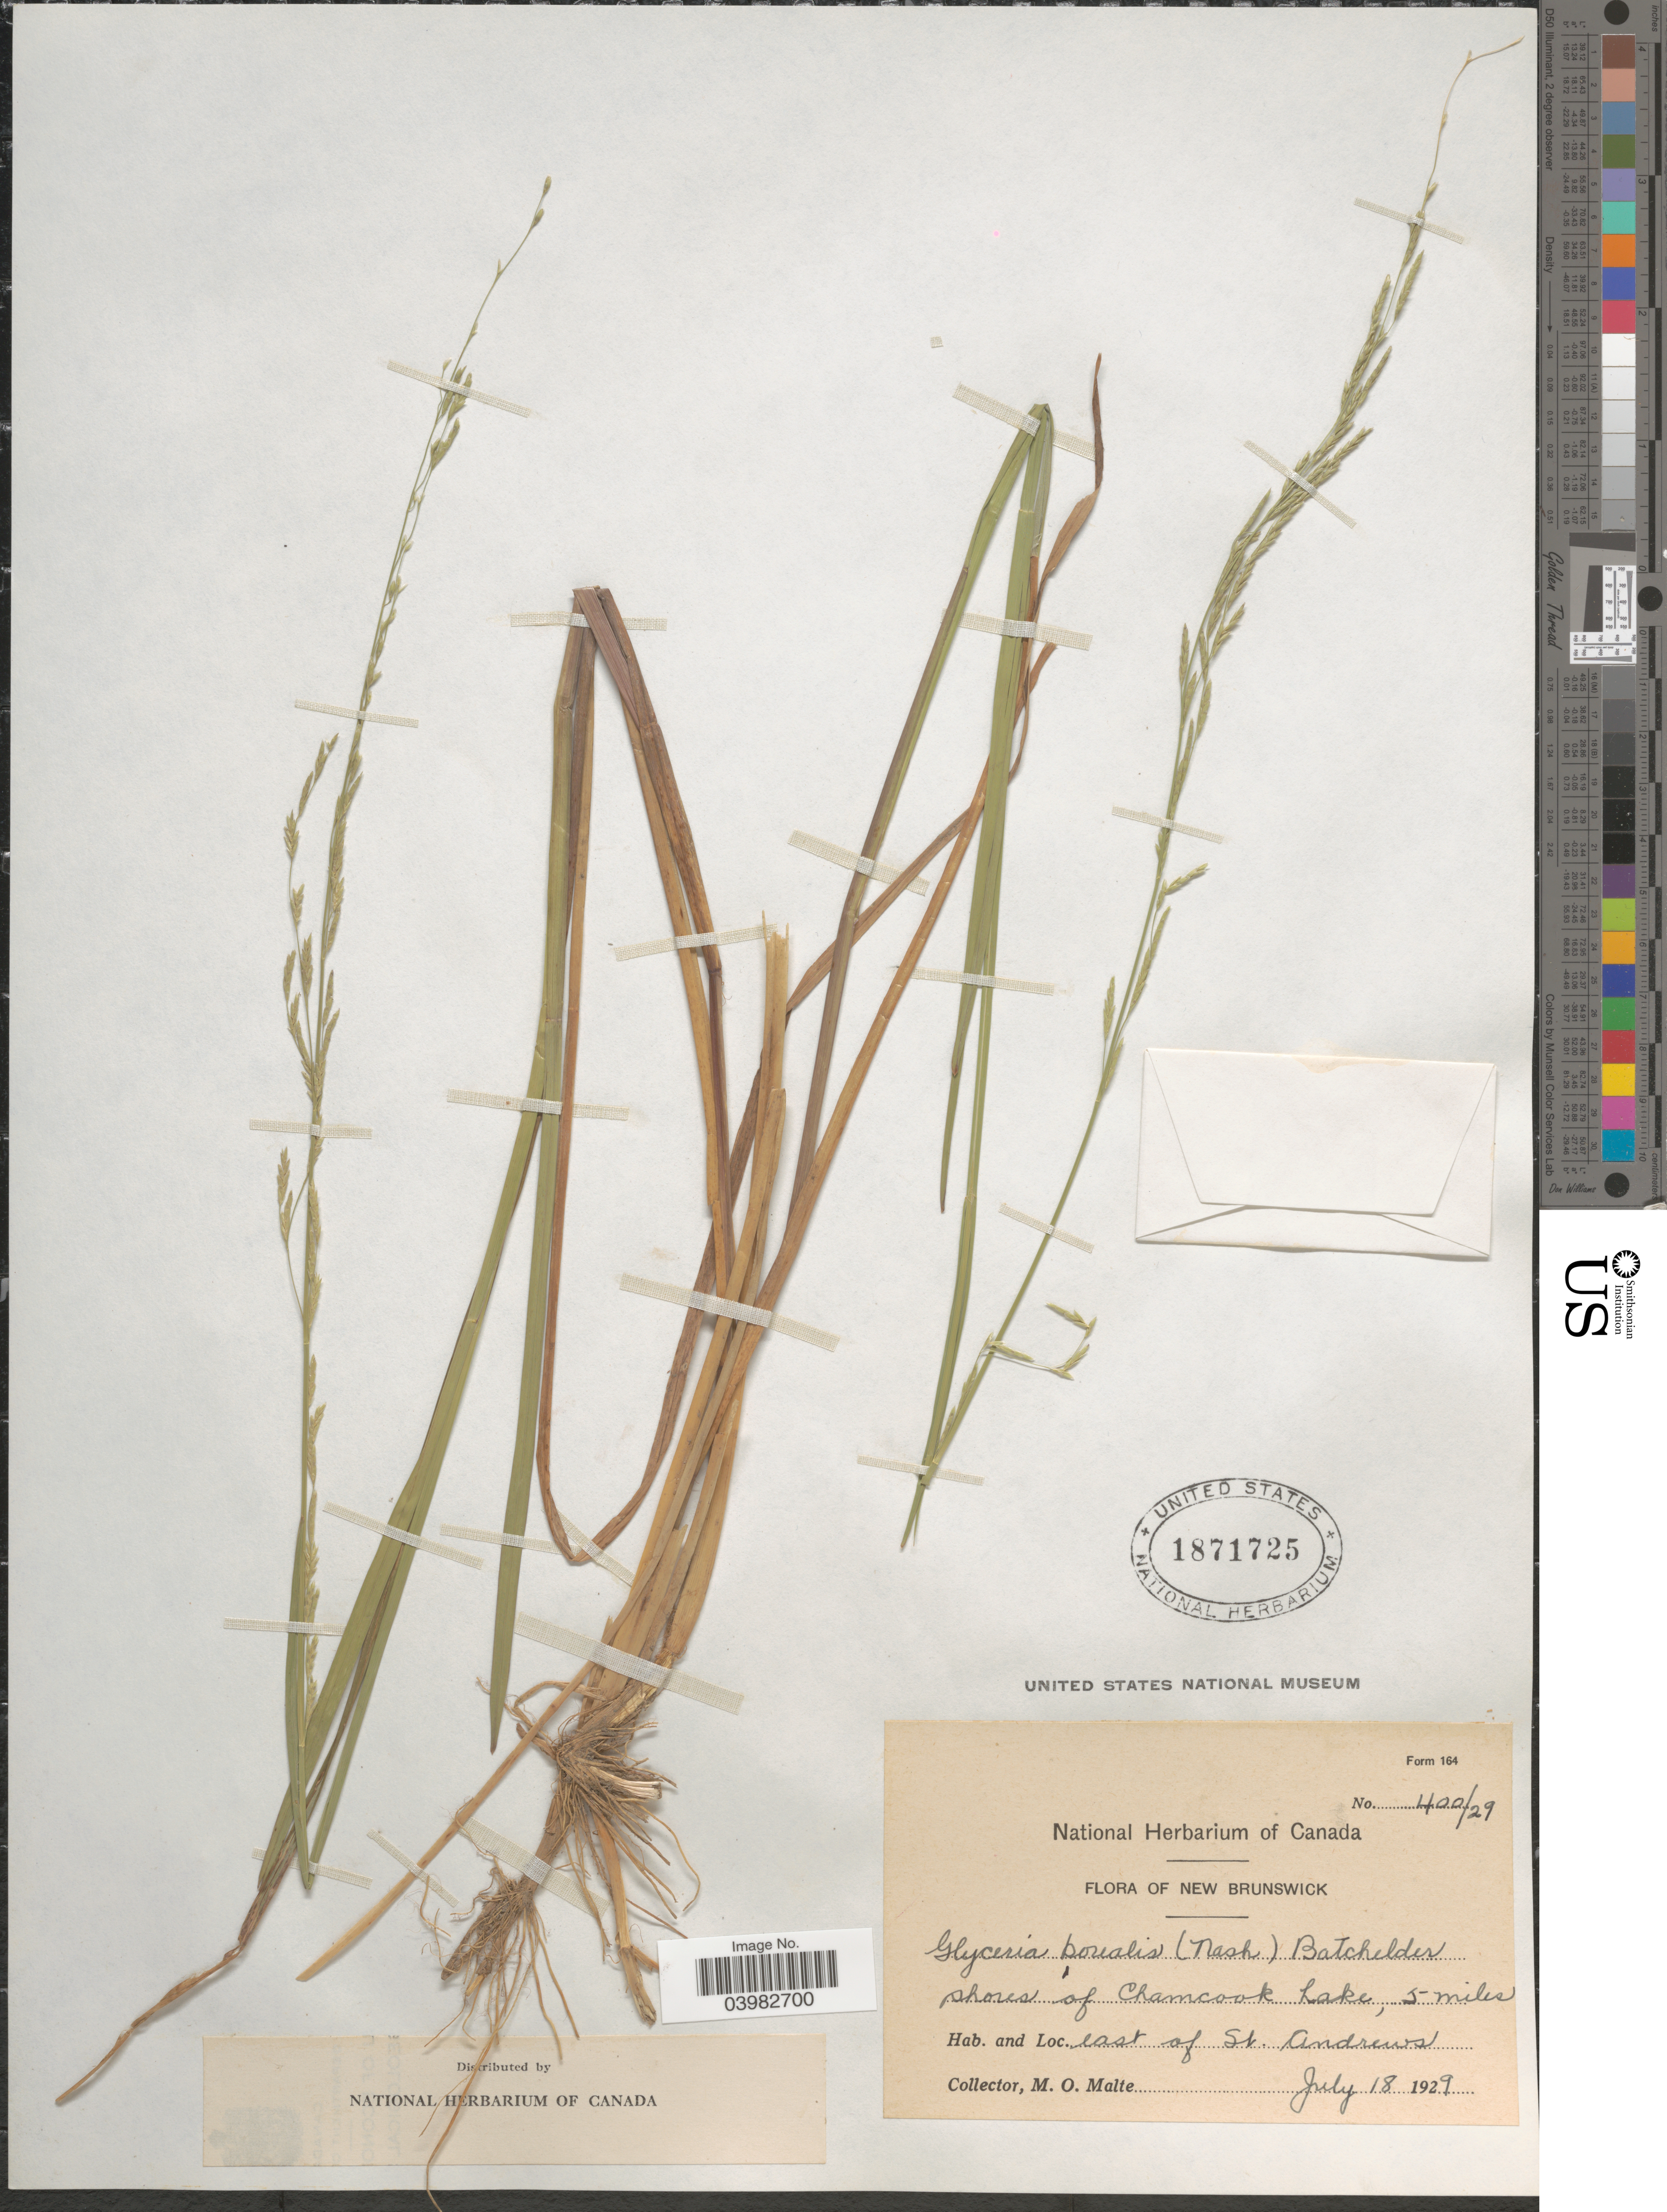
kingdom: Plantae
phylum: Tracheophyta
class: Liliopsida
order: Poales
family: Poaceae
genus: Glyceria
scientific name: Glyceria borealis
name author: (Nash) Batchelder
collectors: M. O. Malte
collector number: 400/29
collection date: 1929-07-18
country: Canada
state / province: New Brunswick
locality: Shores of Chamcook Lake, 5 miles east of St. Andrews.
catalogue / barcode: US 1871725